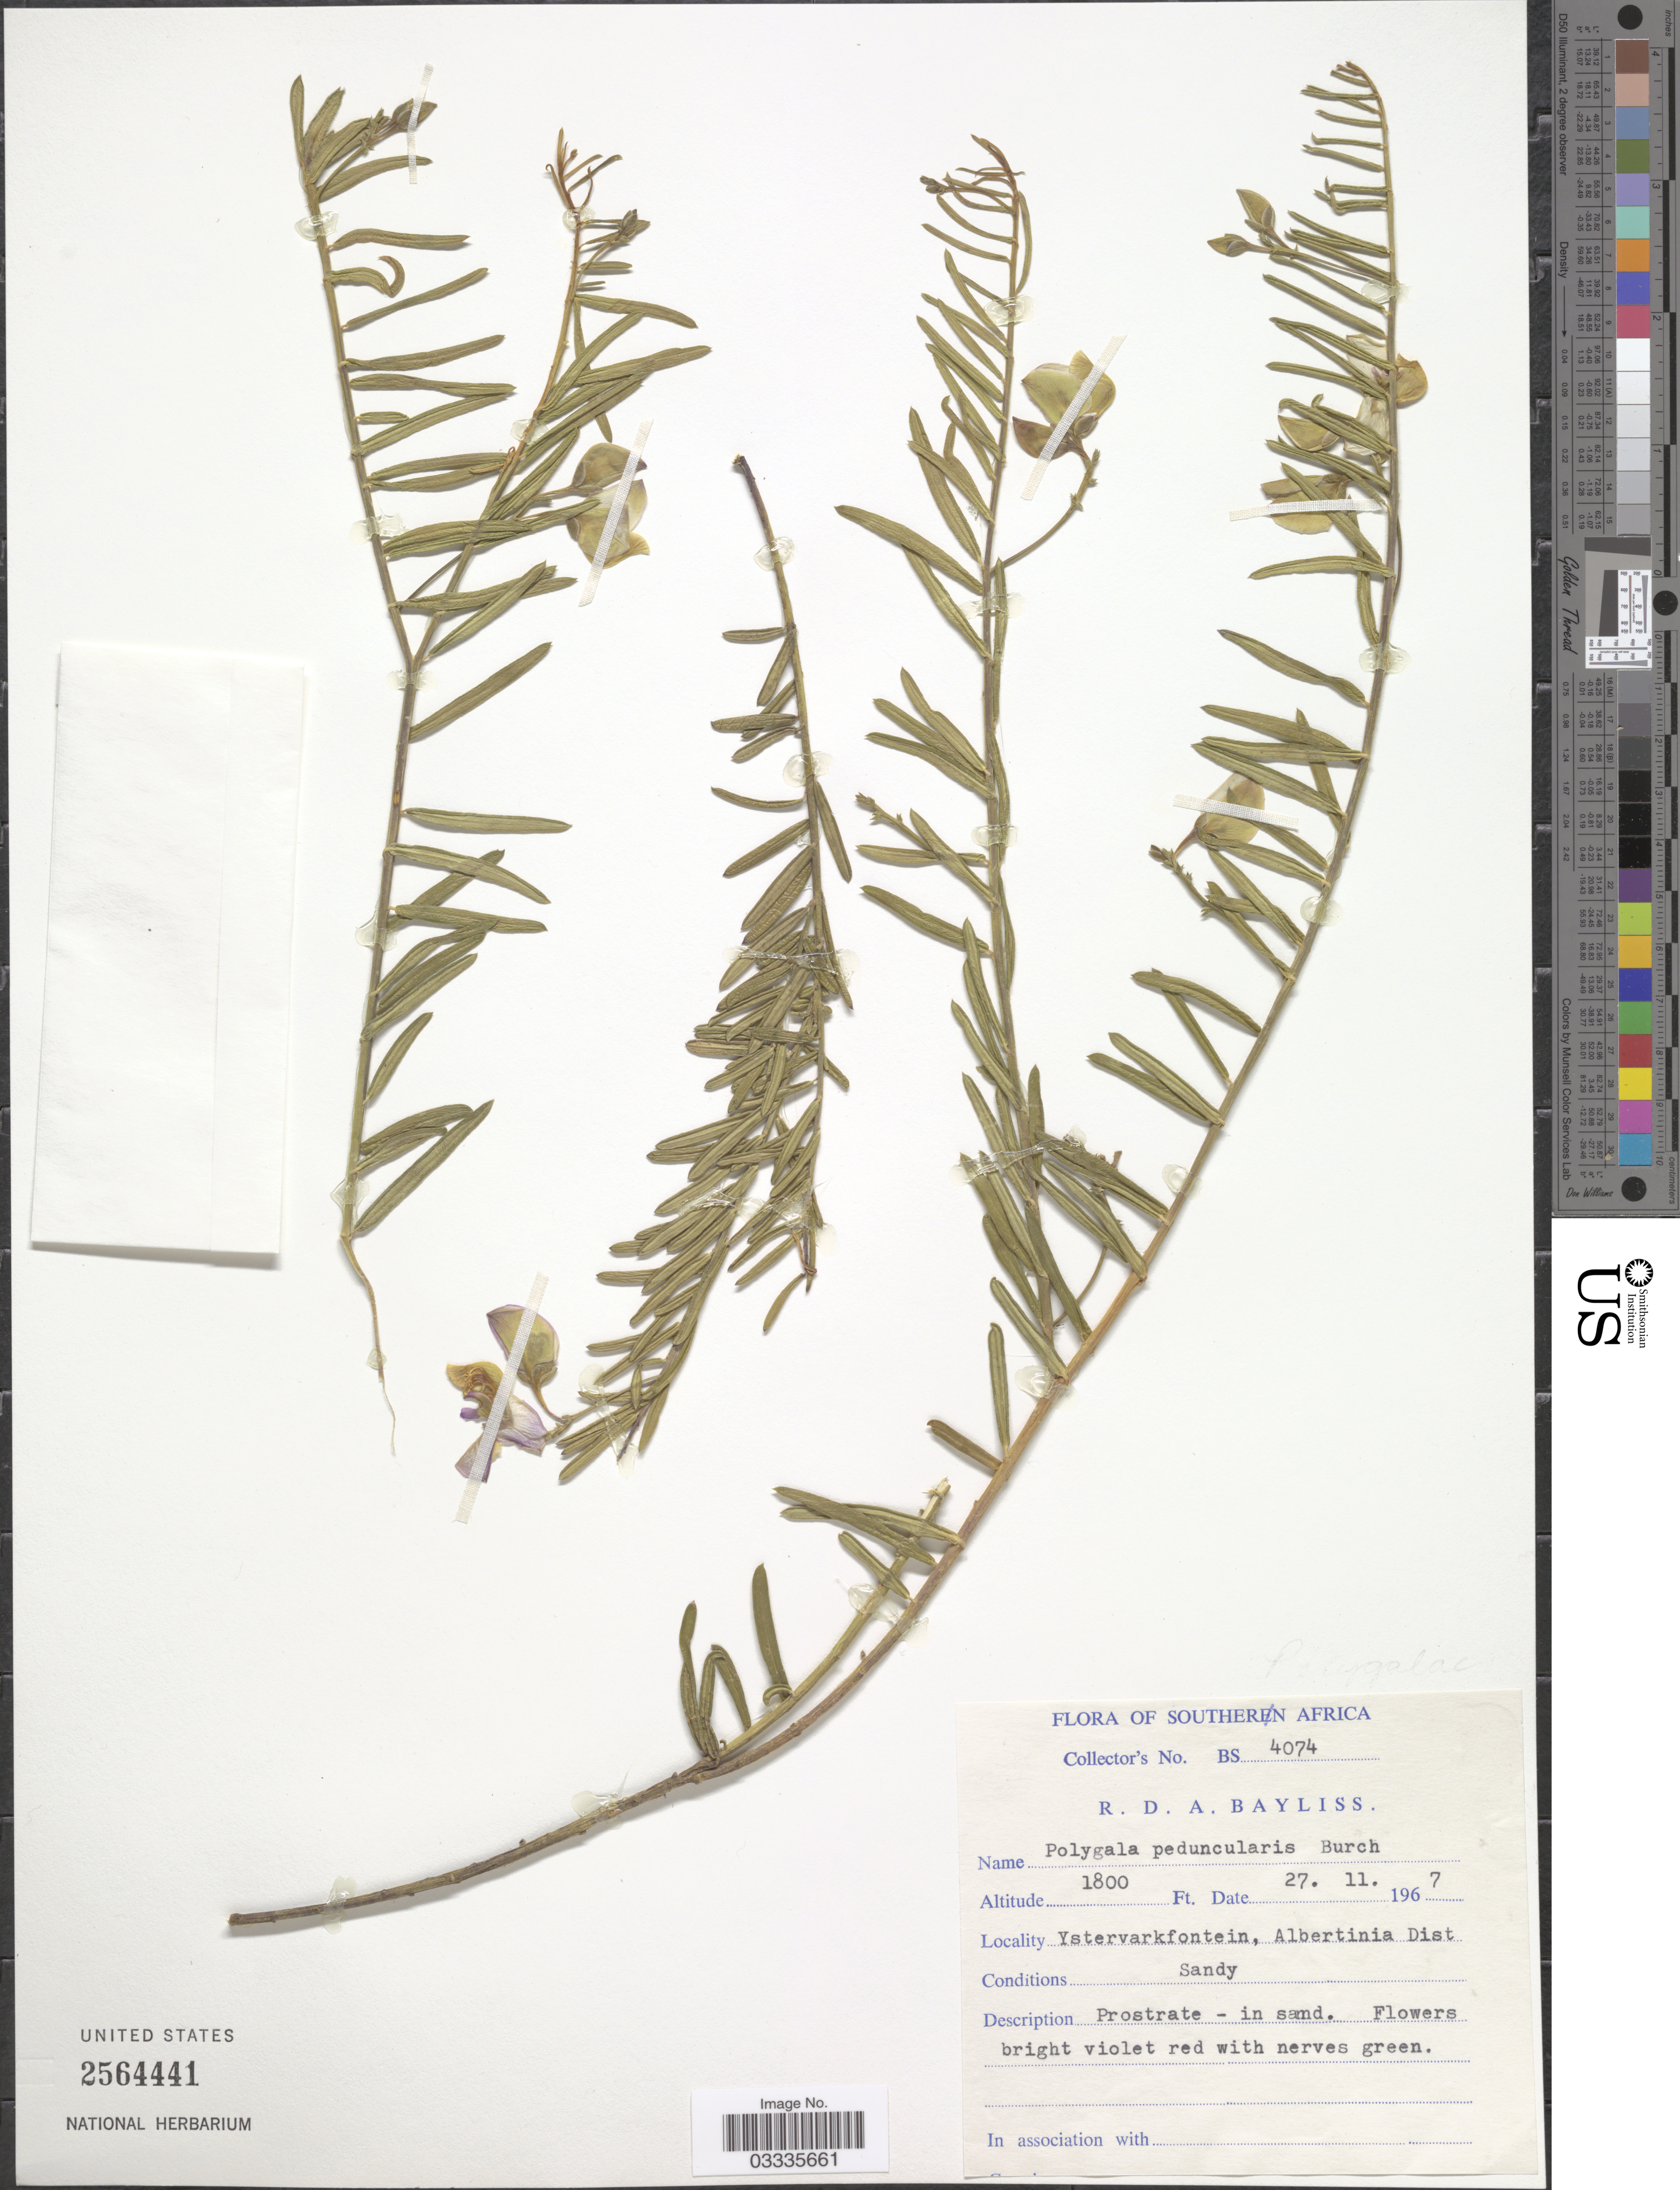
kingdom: Plantae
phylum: Tracheophyta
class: Magnoliopsida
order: Fabales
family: Polygalaceae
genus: Polygala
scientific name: Polygala peduncularis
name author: Burch. ex DC.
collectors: R. Bayliss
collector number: BS 4074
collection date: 1967-11-27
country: South Africa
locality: Southern Africa. Ystervarkfontein, Albertinia Dist.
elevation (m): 549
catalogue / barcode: US 2564441